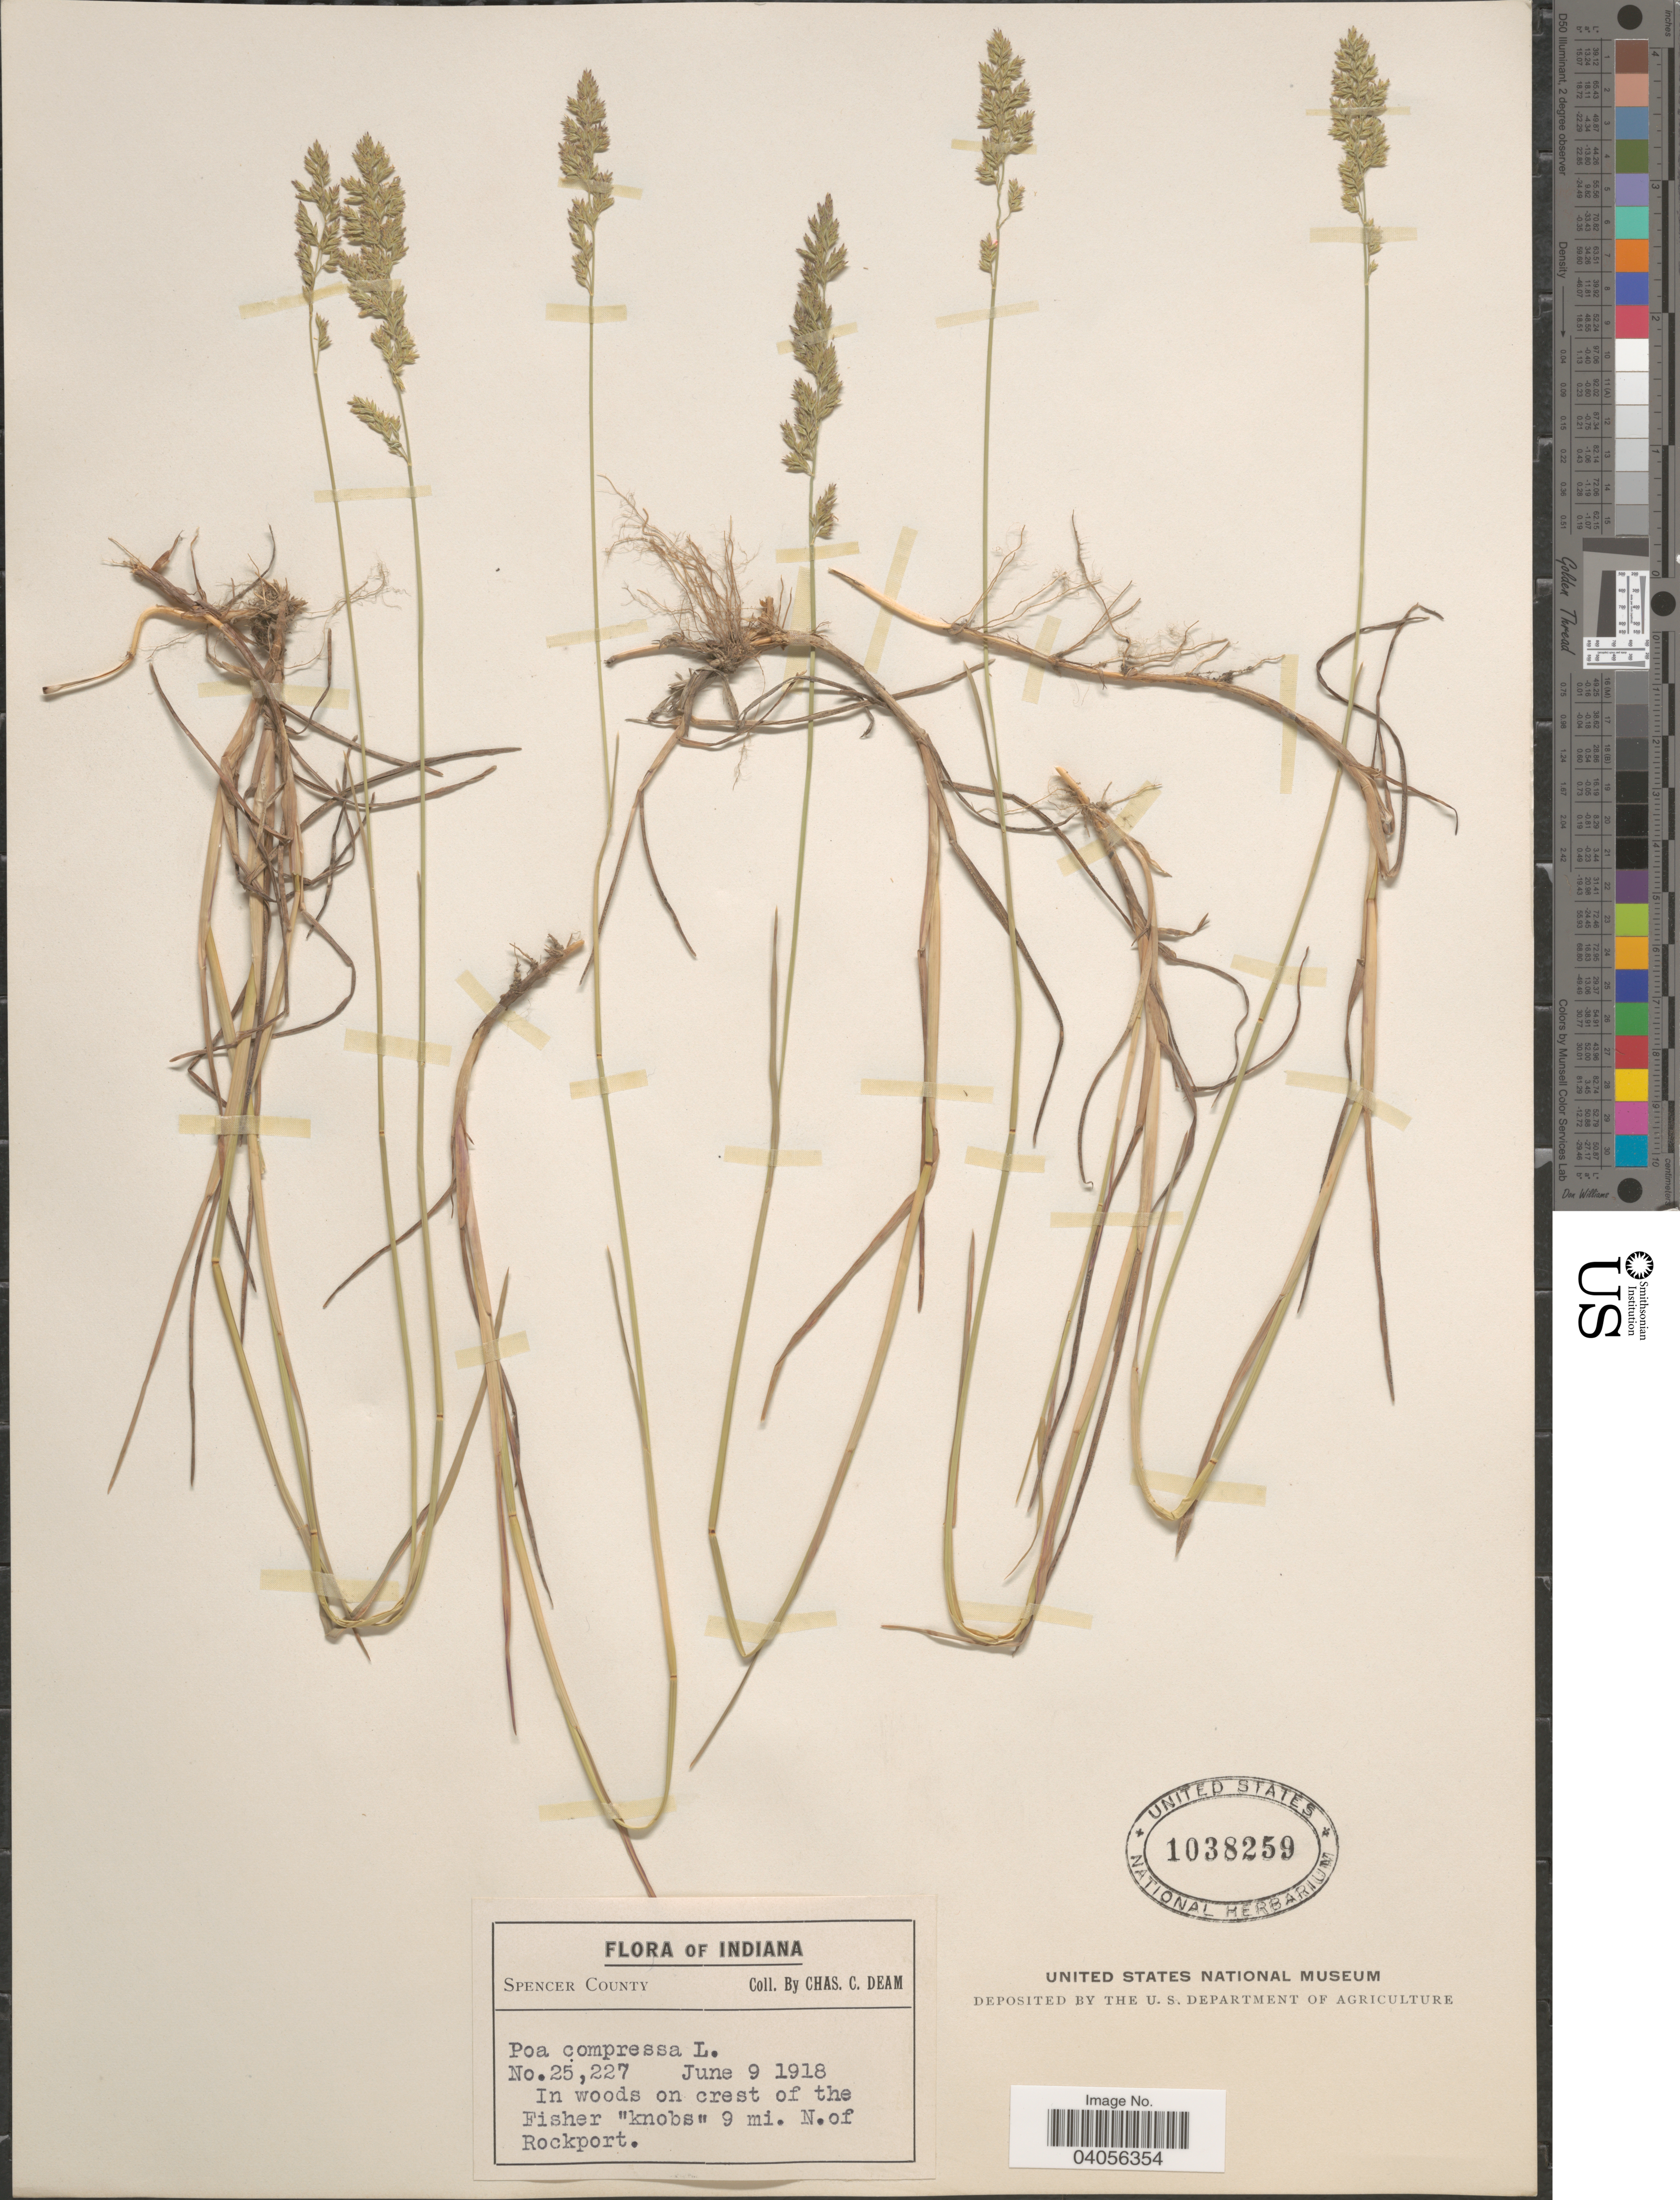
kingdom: Plantae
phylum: Tracheophyta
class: Liliopsida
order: Poales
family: Poaceae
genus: Poa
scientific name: Poa compressa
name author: L.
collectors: C. C. Deam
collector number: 25227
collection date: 1918-06-09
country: United States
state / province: Indiana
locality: Spencer County. In woods on crest of the Fisher "knobs" 9 mi. N.of Rockport.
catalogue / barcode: US 1038259